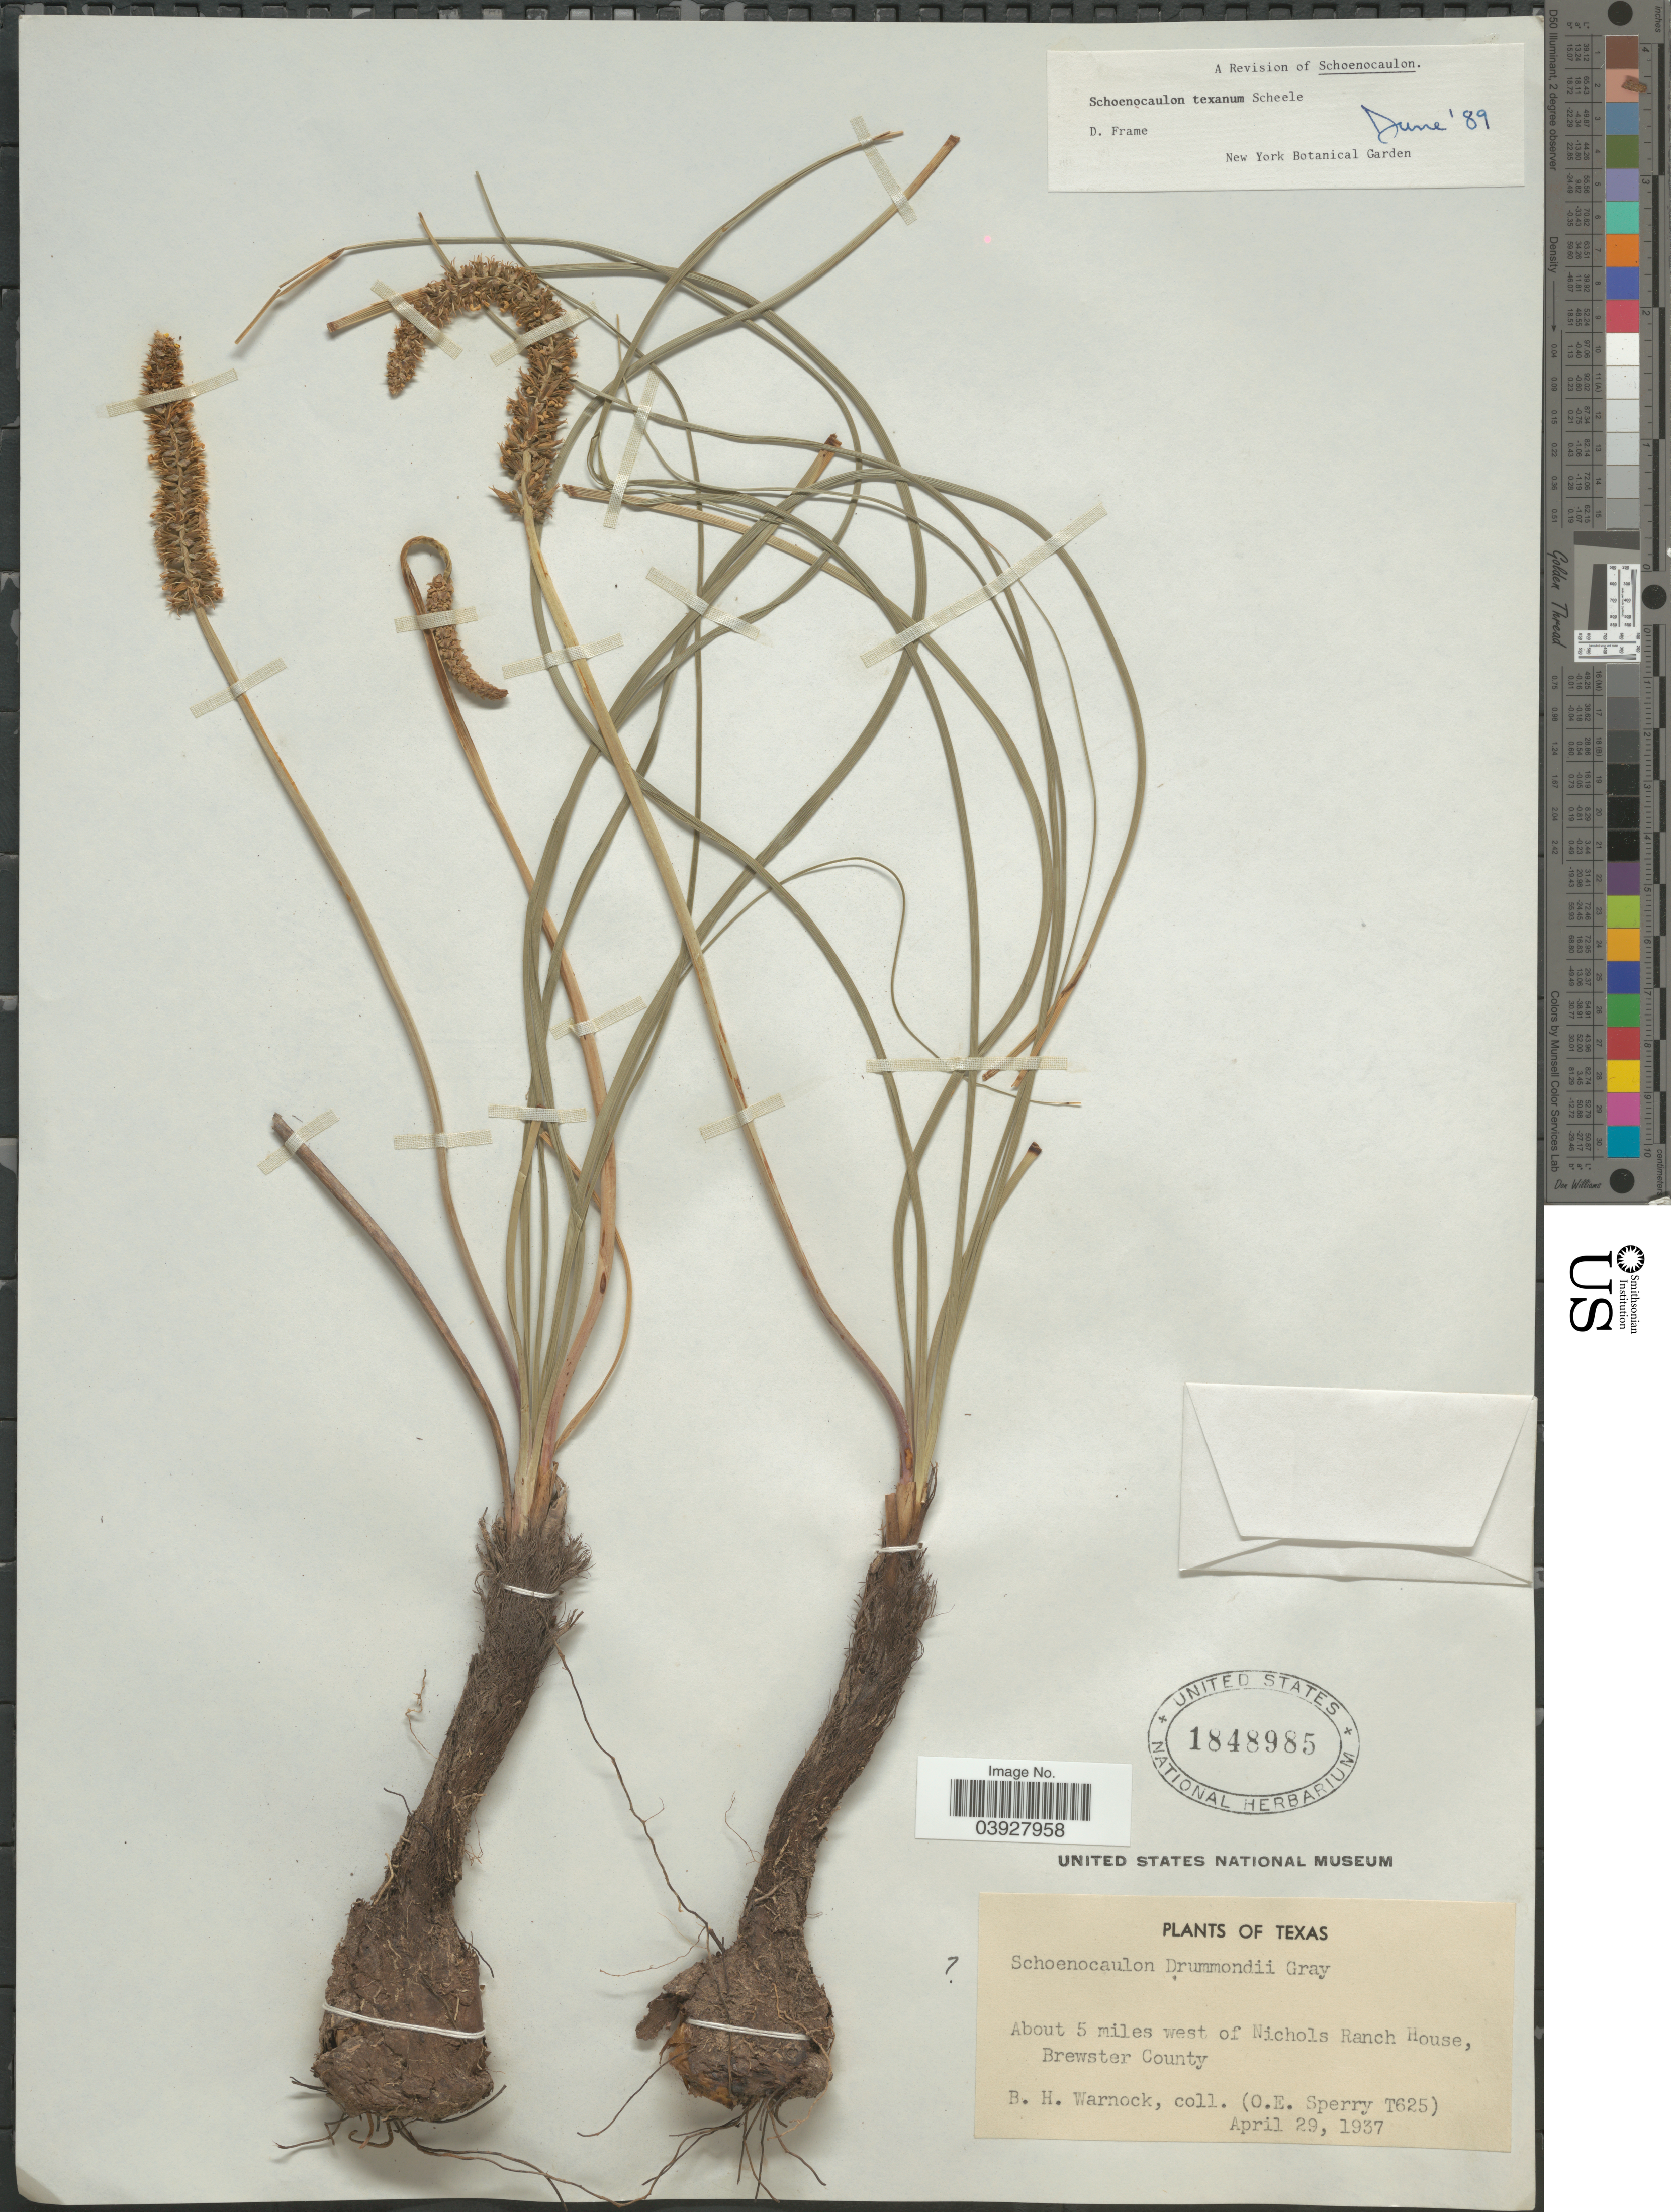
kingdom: Plantae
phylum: Tracheophyta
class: Liliopsida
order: Liliales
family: Melanthiaceae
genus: Schoenocaulon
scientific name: Schoenocaulon texanum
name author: Scheele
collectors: B. H. Warnock & O. E. Sperry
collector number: T625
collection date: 1937-04-29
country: United States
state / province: Texas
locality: About 5 miles west of Nichols Ranch House, Brewster County.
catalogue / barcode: US 1848985